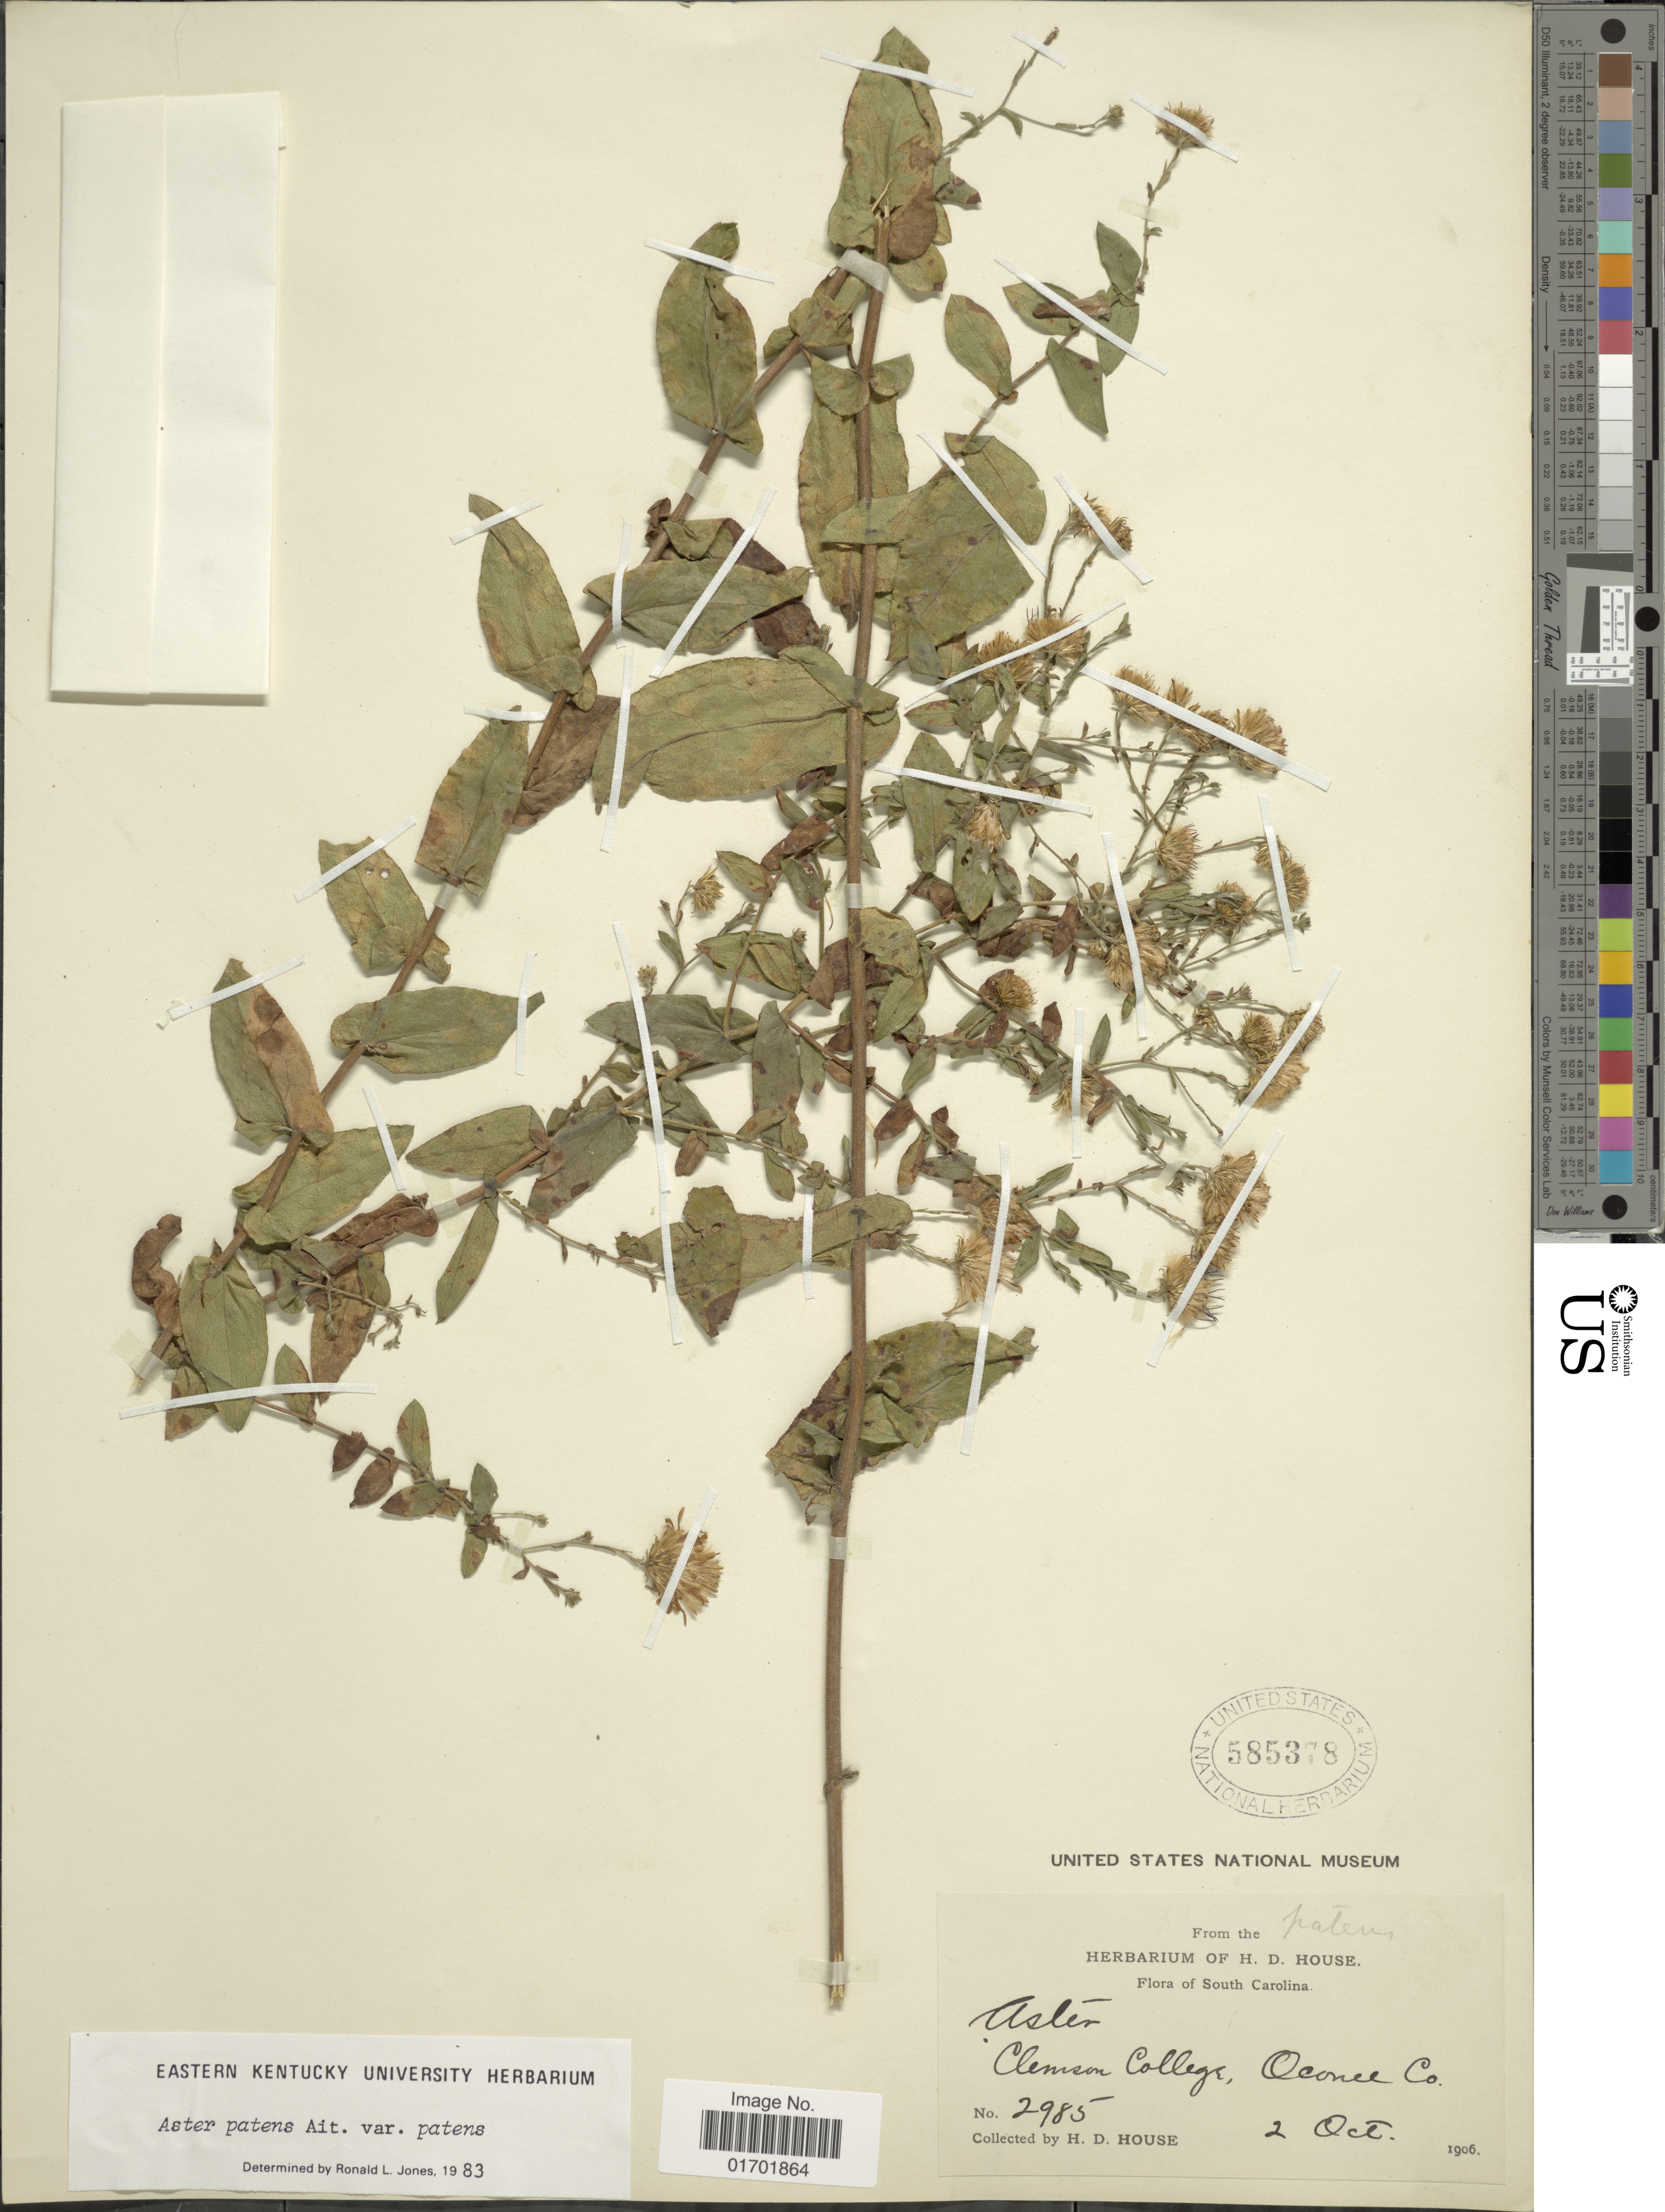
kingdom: Plantae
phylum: Tracheophyta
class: Magnoliopsida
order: Asterales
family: Asteraceae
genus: Symphyotrichum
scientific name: Symphyotrichum patens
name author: (Aiton) G.L. Nesom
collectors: H. D. House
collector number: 2985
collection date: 1906-10-02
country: United States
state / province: South Carolina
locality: Clemson College, Oconee Co.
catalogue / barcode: US 585378